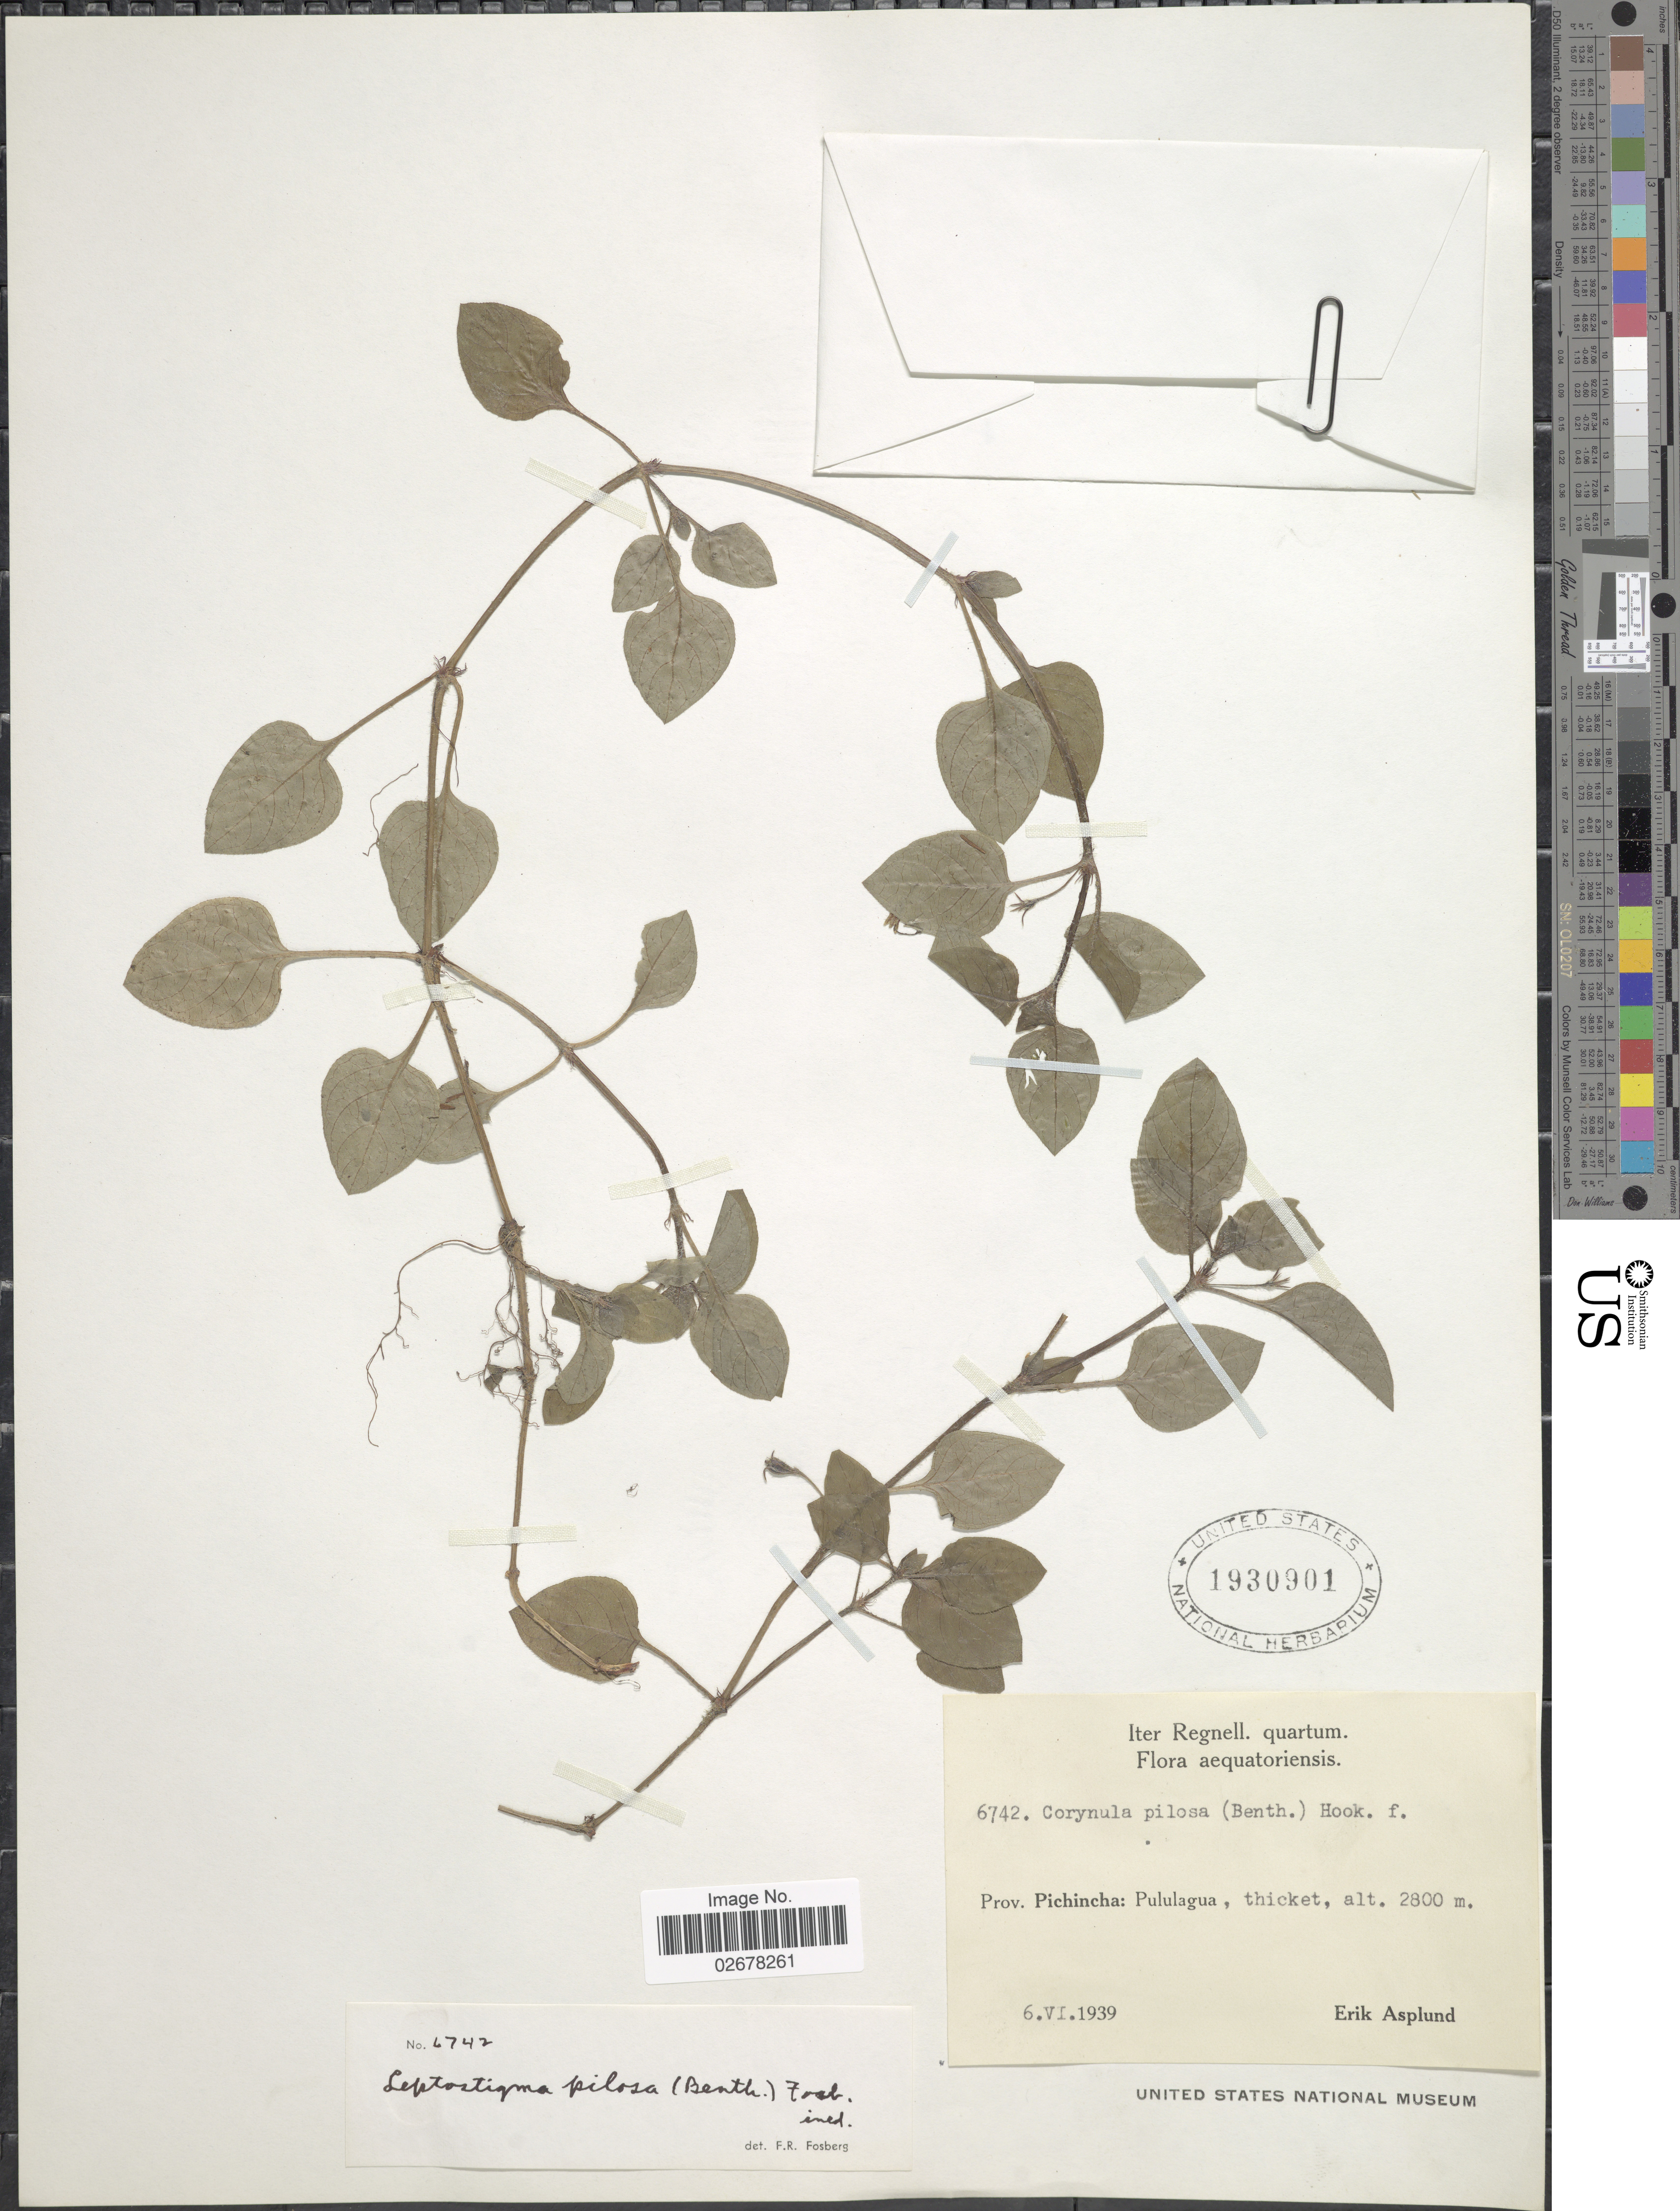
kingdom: Plantae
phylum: Tracheophyta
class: Magnoliopsida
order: Gentianales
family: Rubiaceae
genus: Leptostigma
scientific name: Leptostigma pilosum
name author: (Benth.) Fosberg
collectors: E. Asplund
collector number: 6742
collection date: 1939-06-06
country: Ecuador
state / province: Pichincha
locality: Iter Regnell. qaurtum., aequatoriensis, Pululagua, thicket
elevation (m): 2800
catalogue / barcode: US 1930901